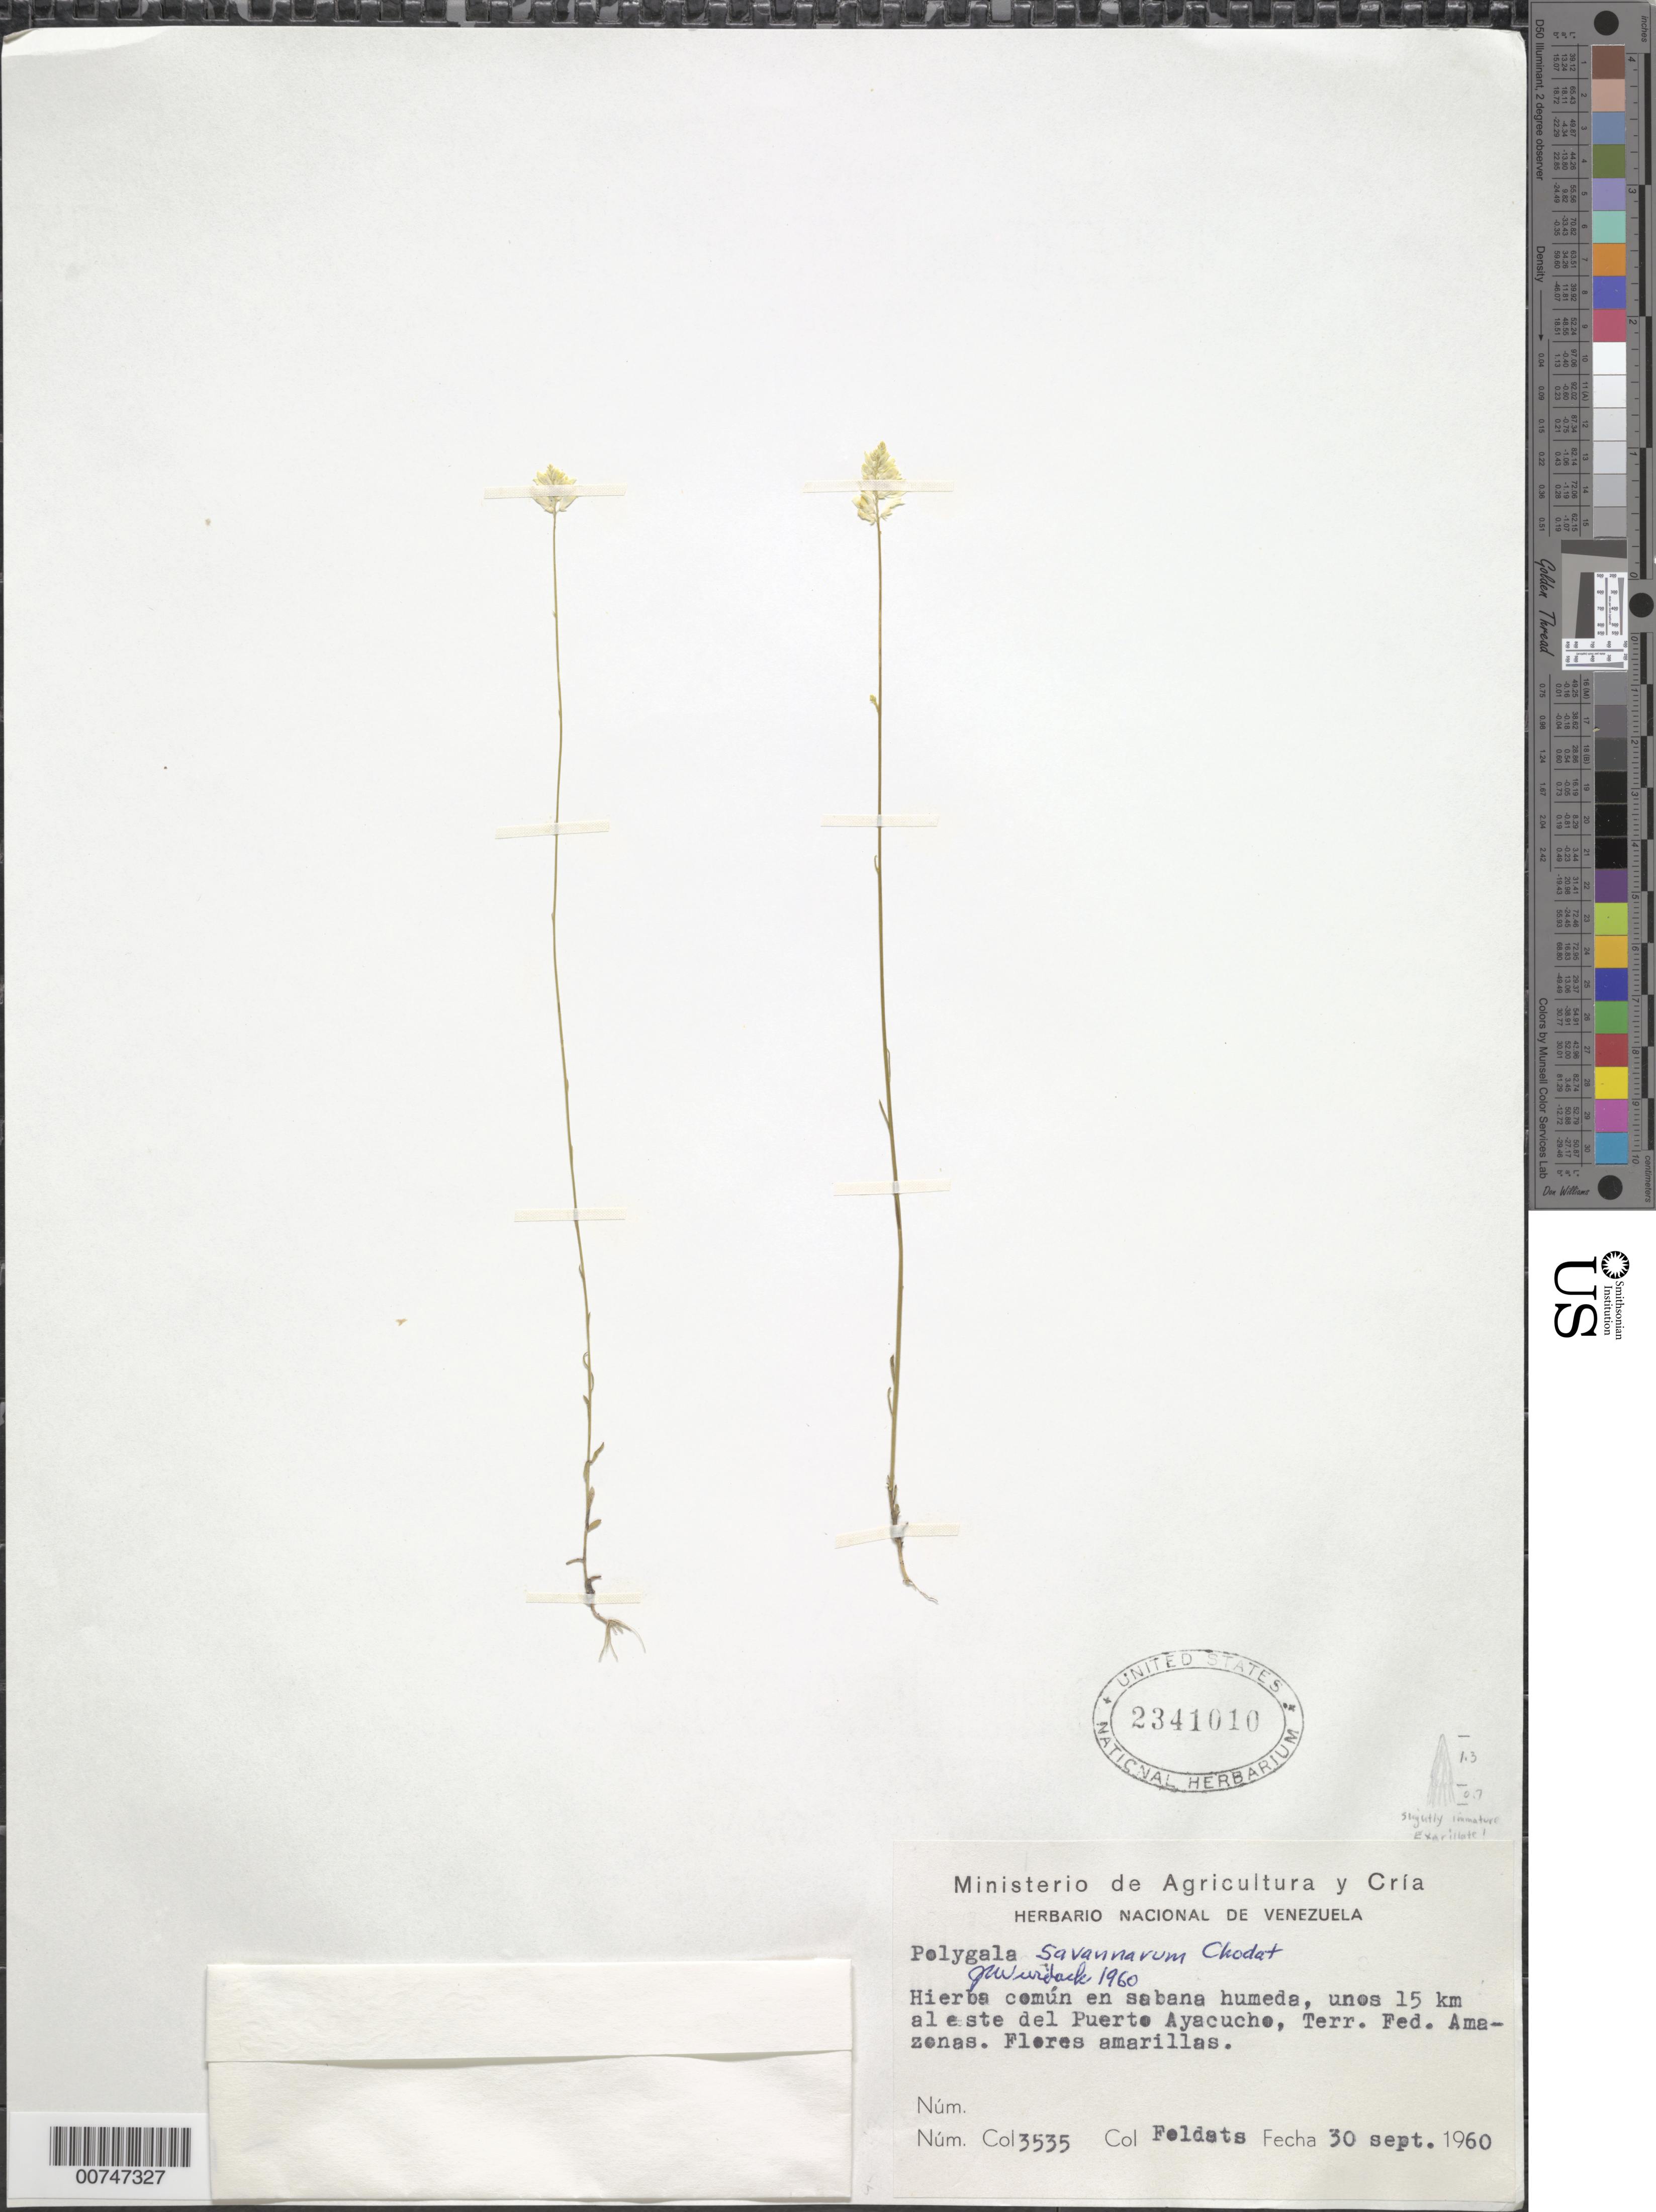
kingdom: Plantae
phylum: Tracheophyta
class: Magnoliopsida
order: Fabales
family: Polygalaceae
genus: Polygala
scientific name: Polygala savannarum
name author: Chodat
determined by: Wurdack, John J., (US), US (UNITED STATES)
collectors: E. Foldats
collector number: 3535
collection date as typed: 30-Sep-60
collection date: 1960-09-30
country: Venezuela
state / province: Amazonas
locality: Puerto Ayacucho, 15 km E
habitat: Sabana húmeda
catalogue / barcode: US 2341010